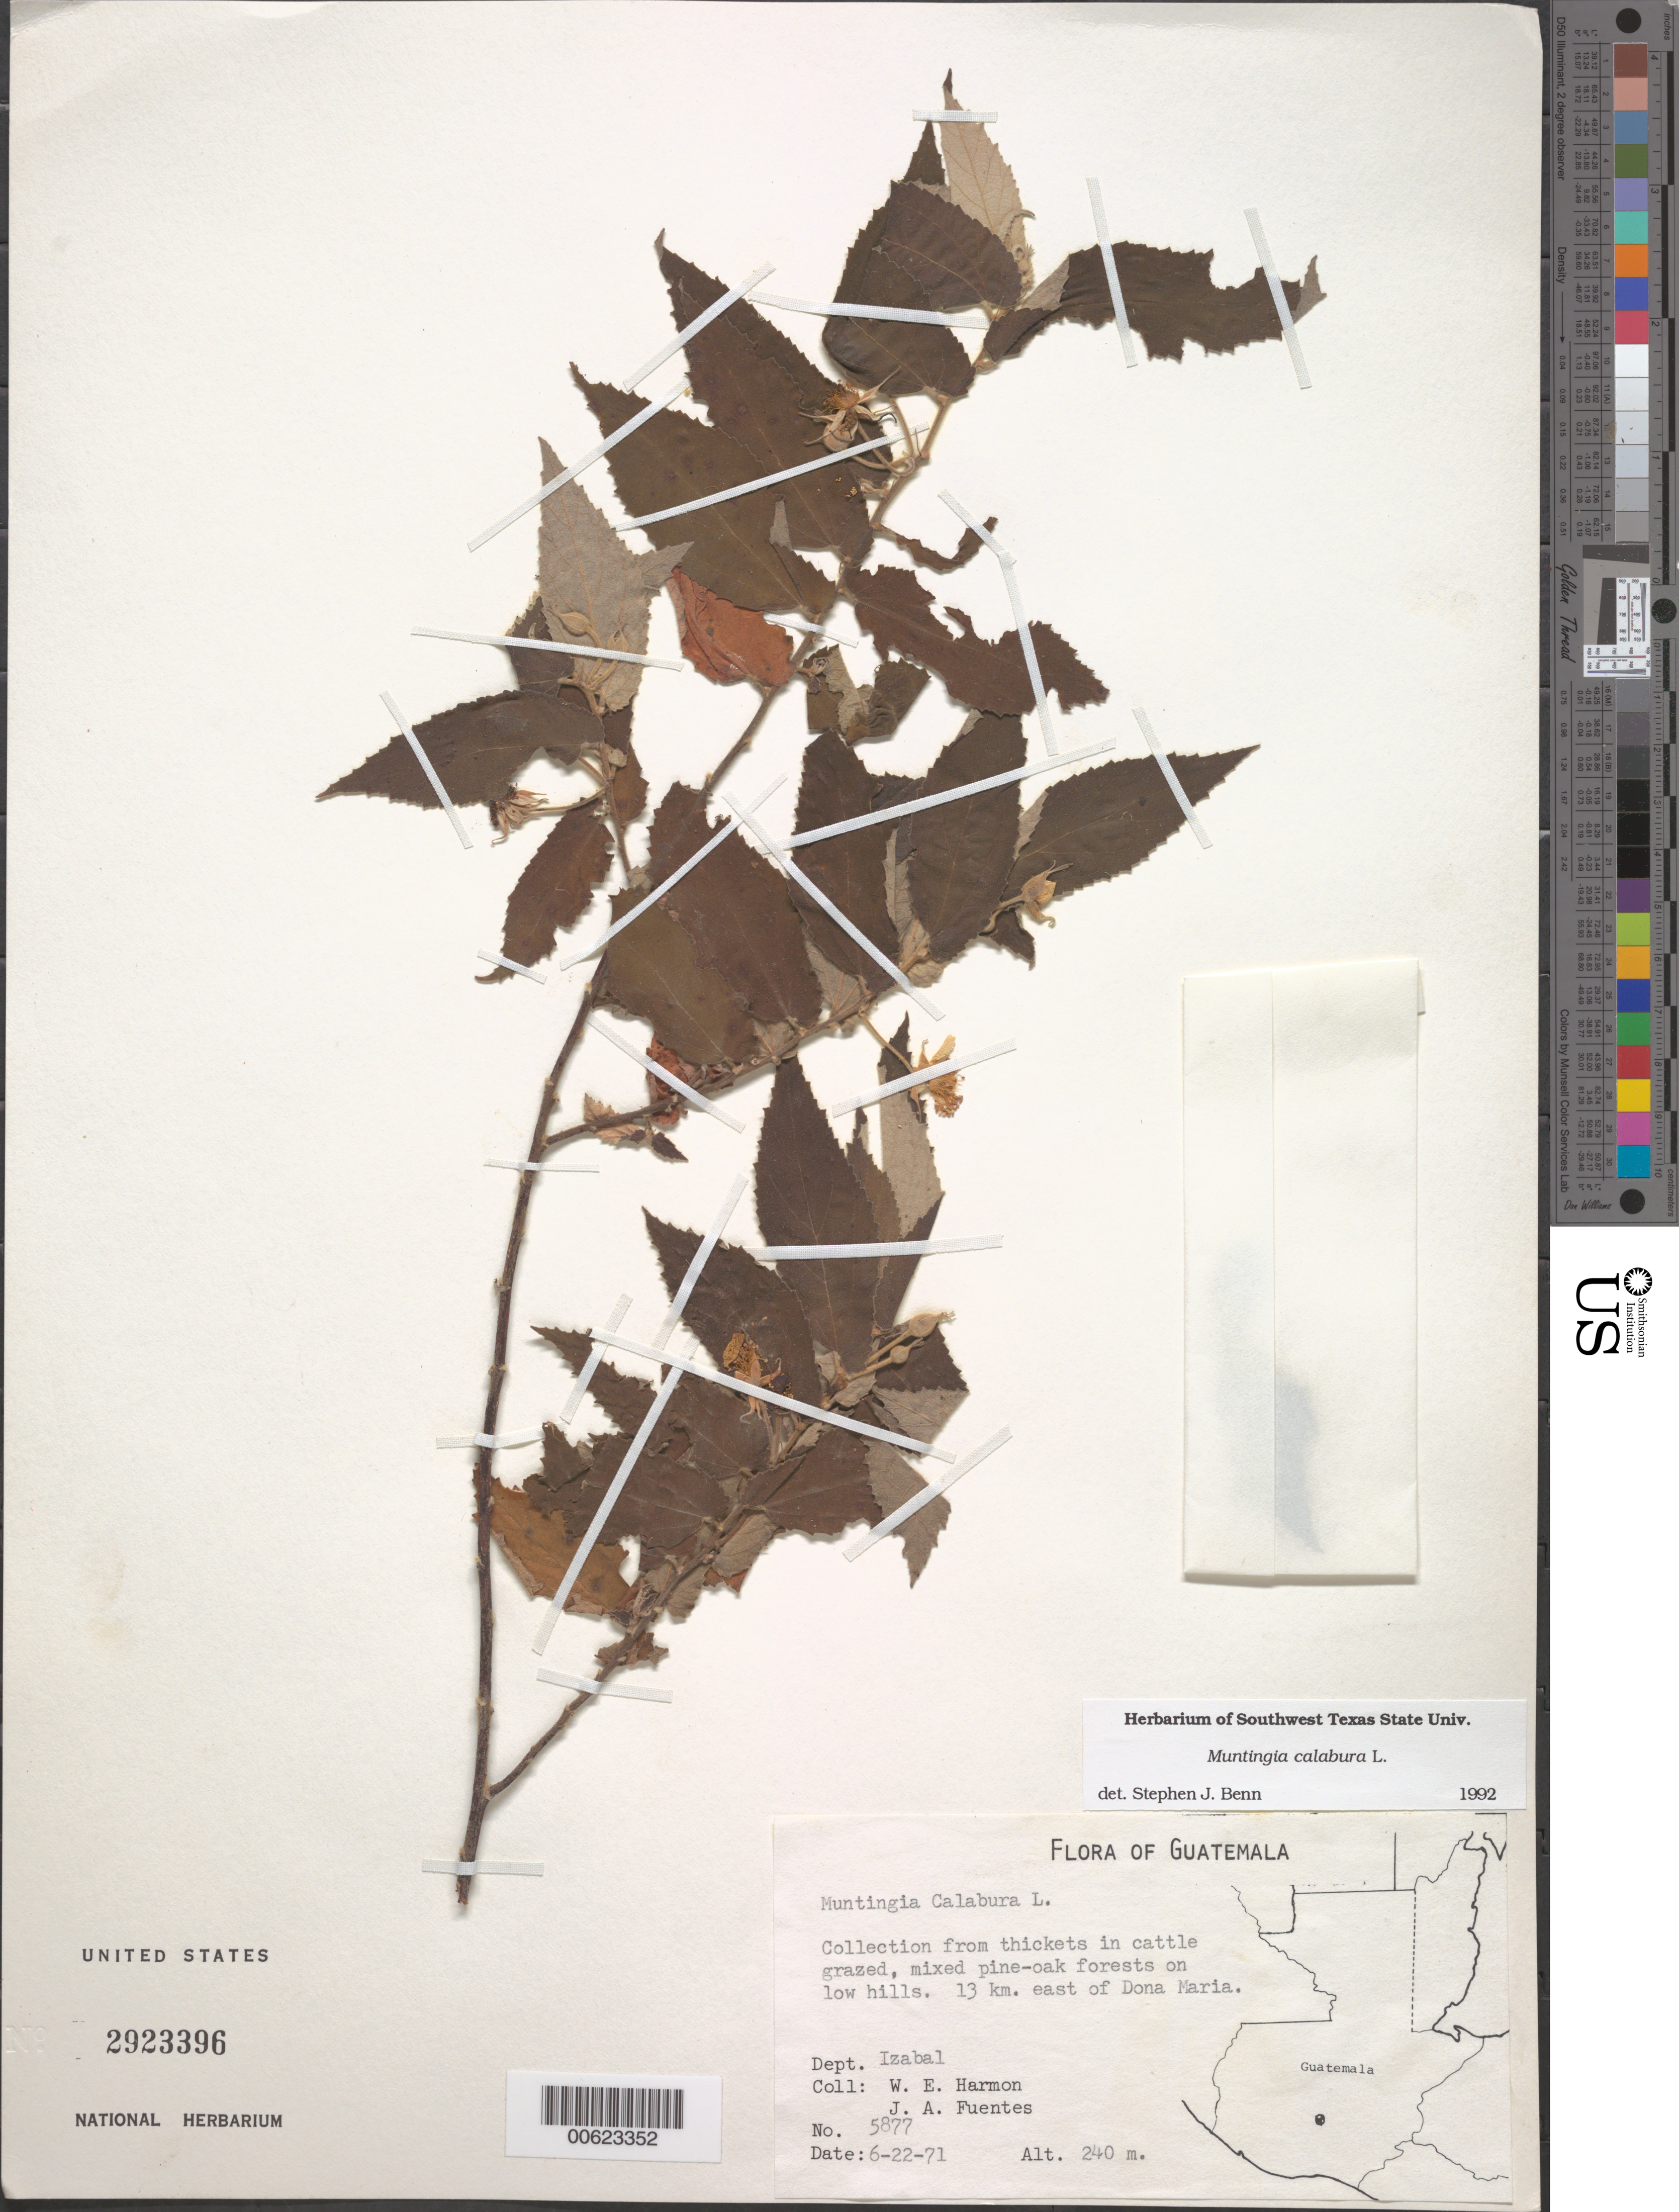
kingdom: Plantae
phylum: Tracheophyta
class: Magnoliopsida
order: Malvales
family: Muntingiaceae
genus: Muntingia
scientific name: Muntingia calabura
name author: L.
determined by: Benn, S. J.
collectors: W. E. Harmon & J. Fuentes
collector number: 5877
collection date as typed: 22 Jun 1971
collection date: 1971-06-22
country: Guatemala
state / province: Izabal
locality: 13 km E of Dona Maria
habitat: Thickets in cattle grazed, mixed pine-oak forest on low hills.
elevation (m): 240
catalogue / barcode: US 2923396